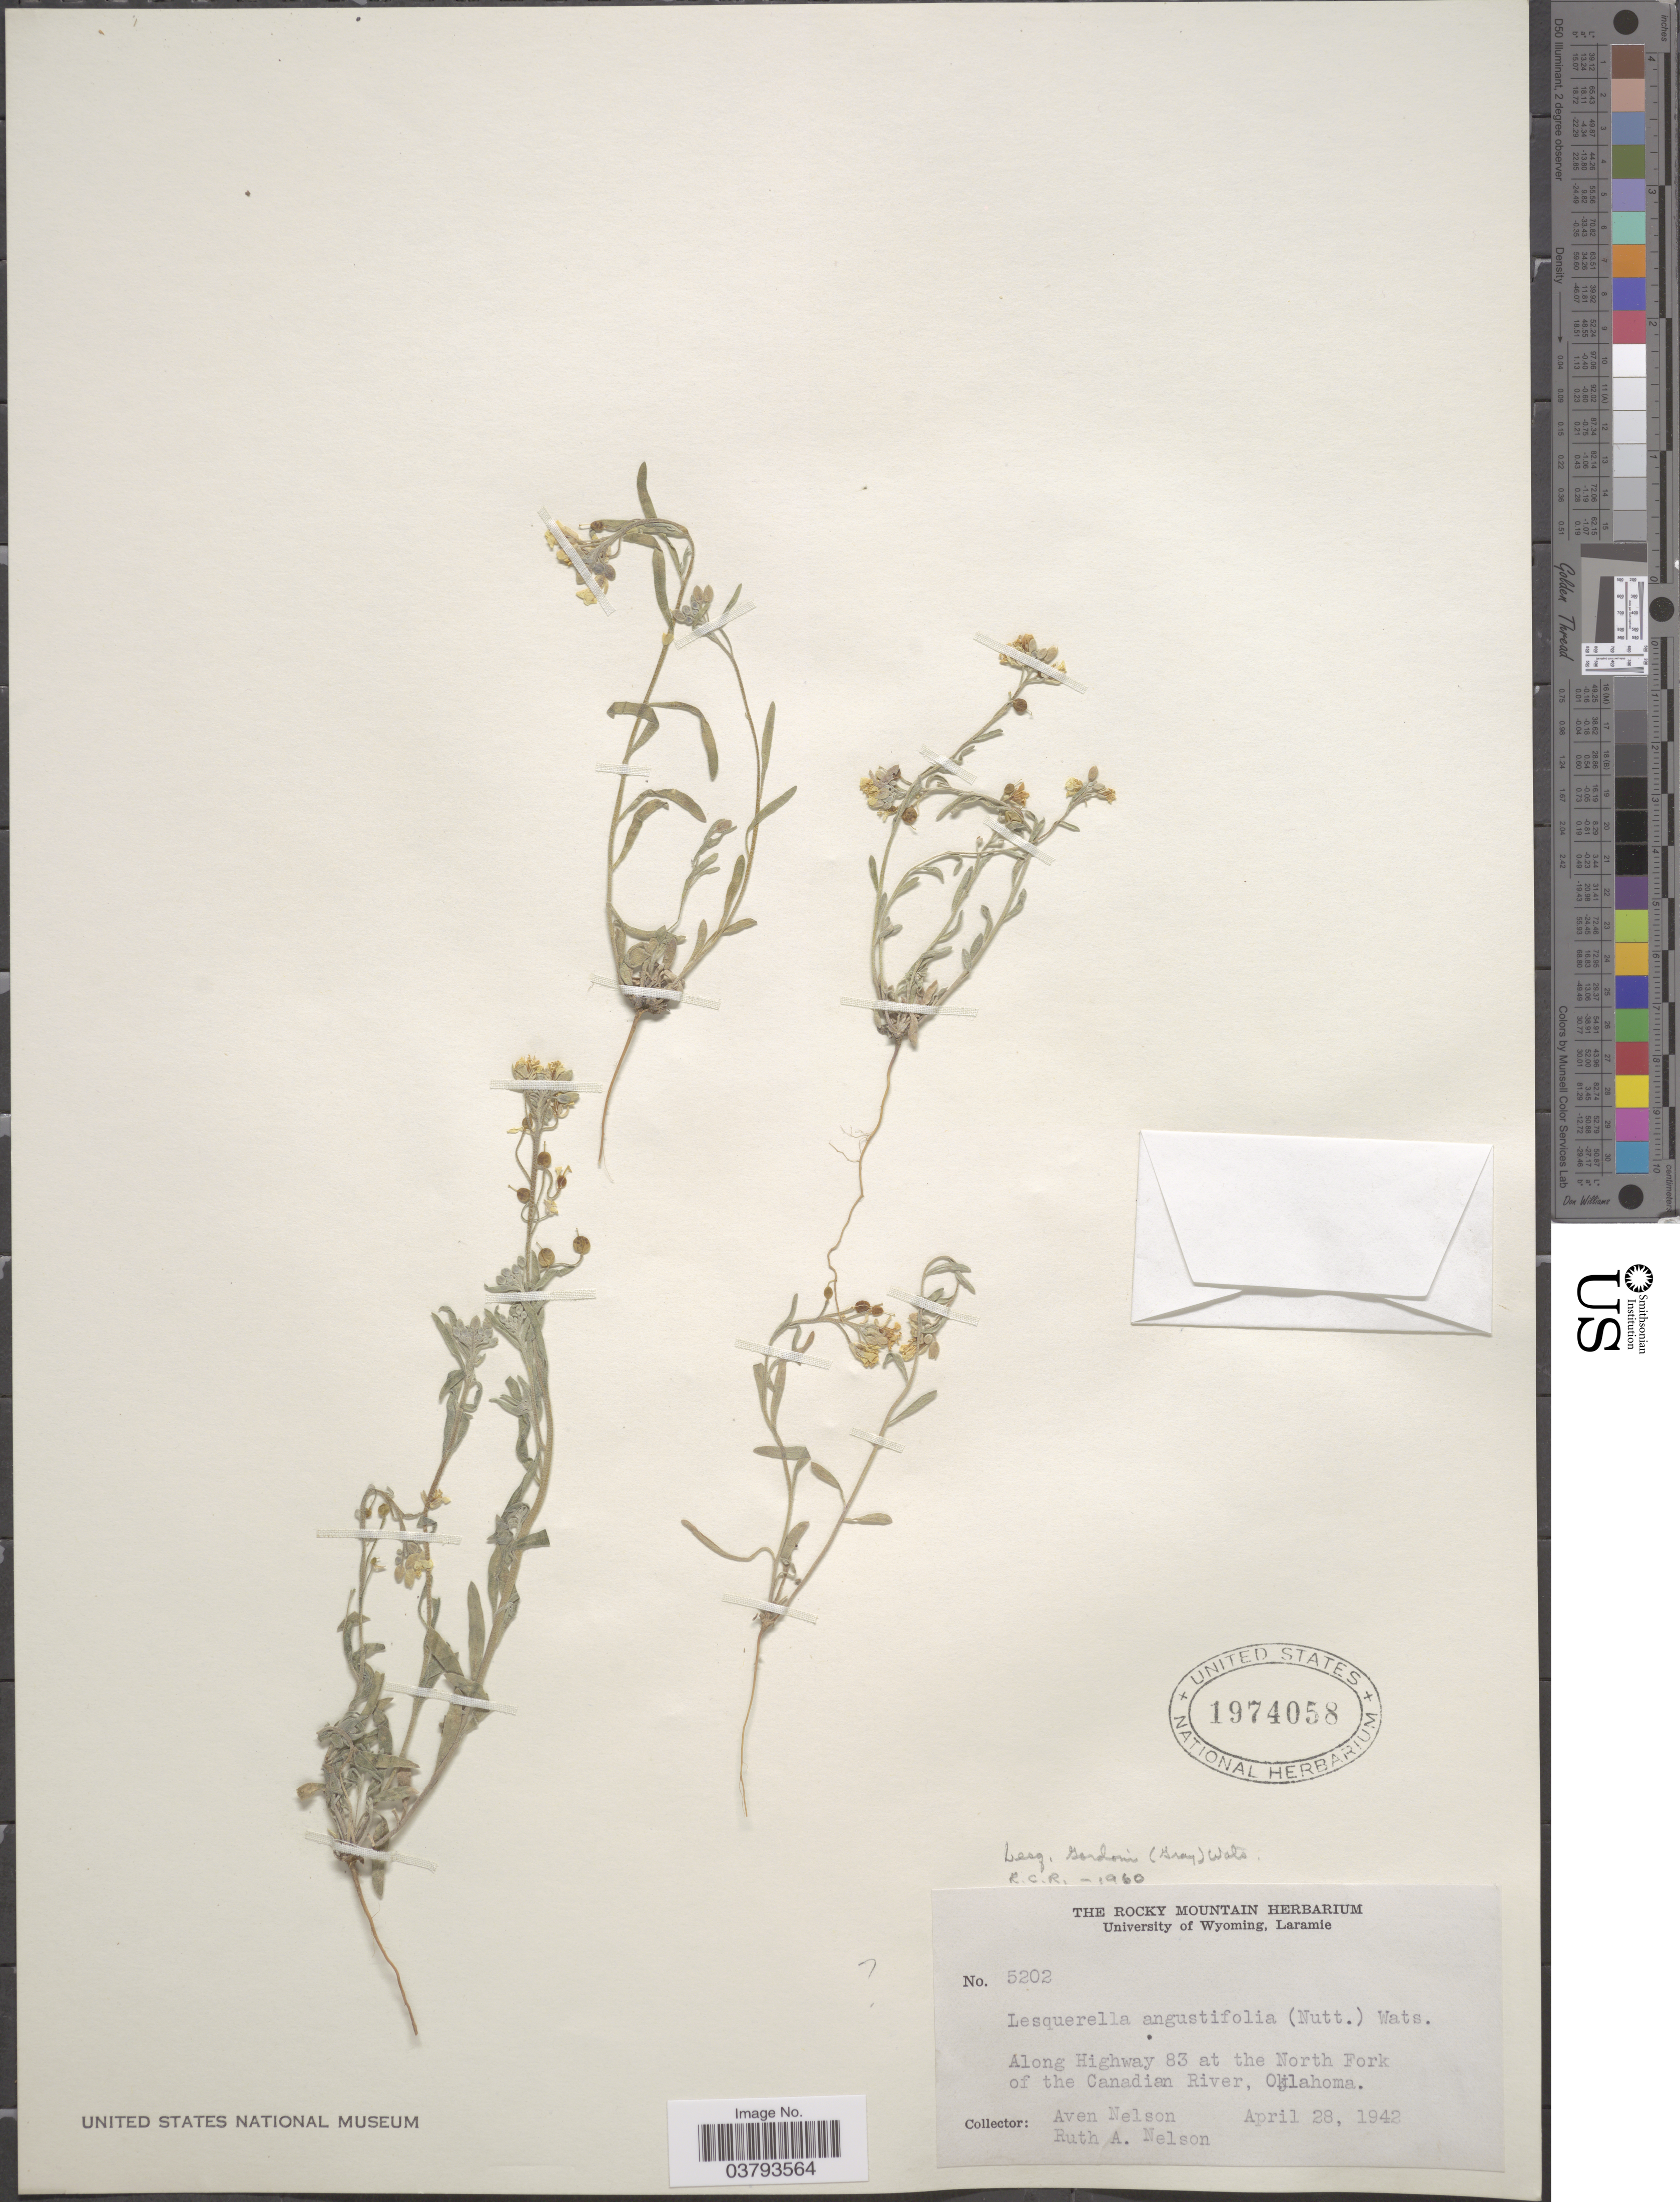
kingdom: Plantae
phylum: Tracheophyta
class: Magnoliopsida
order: Brassicales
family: Brassicaceae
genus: Lesquerella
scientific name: Lesquerella gordonii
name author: (A. Gray) S. Watson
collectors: A. Nelson & R. A. Nelson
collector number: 5202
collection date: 1942-04-28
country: United States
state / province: Oklahoma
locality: Along Highway 83 at the North Fork of the Canadian River.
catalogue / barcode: US 1974058